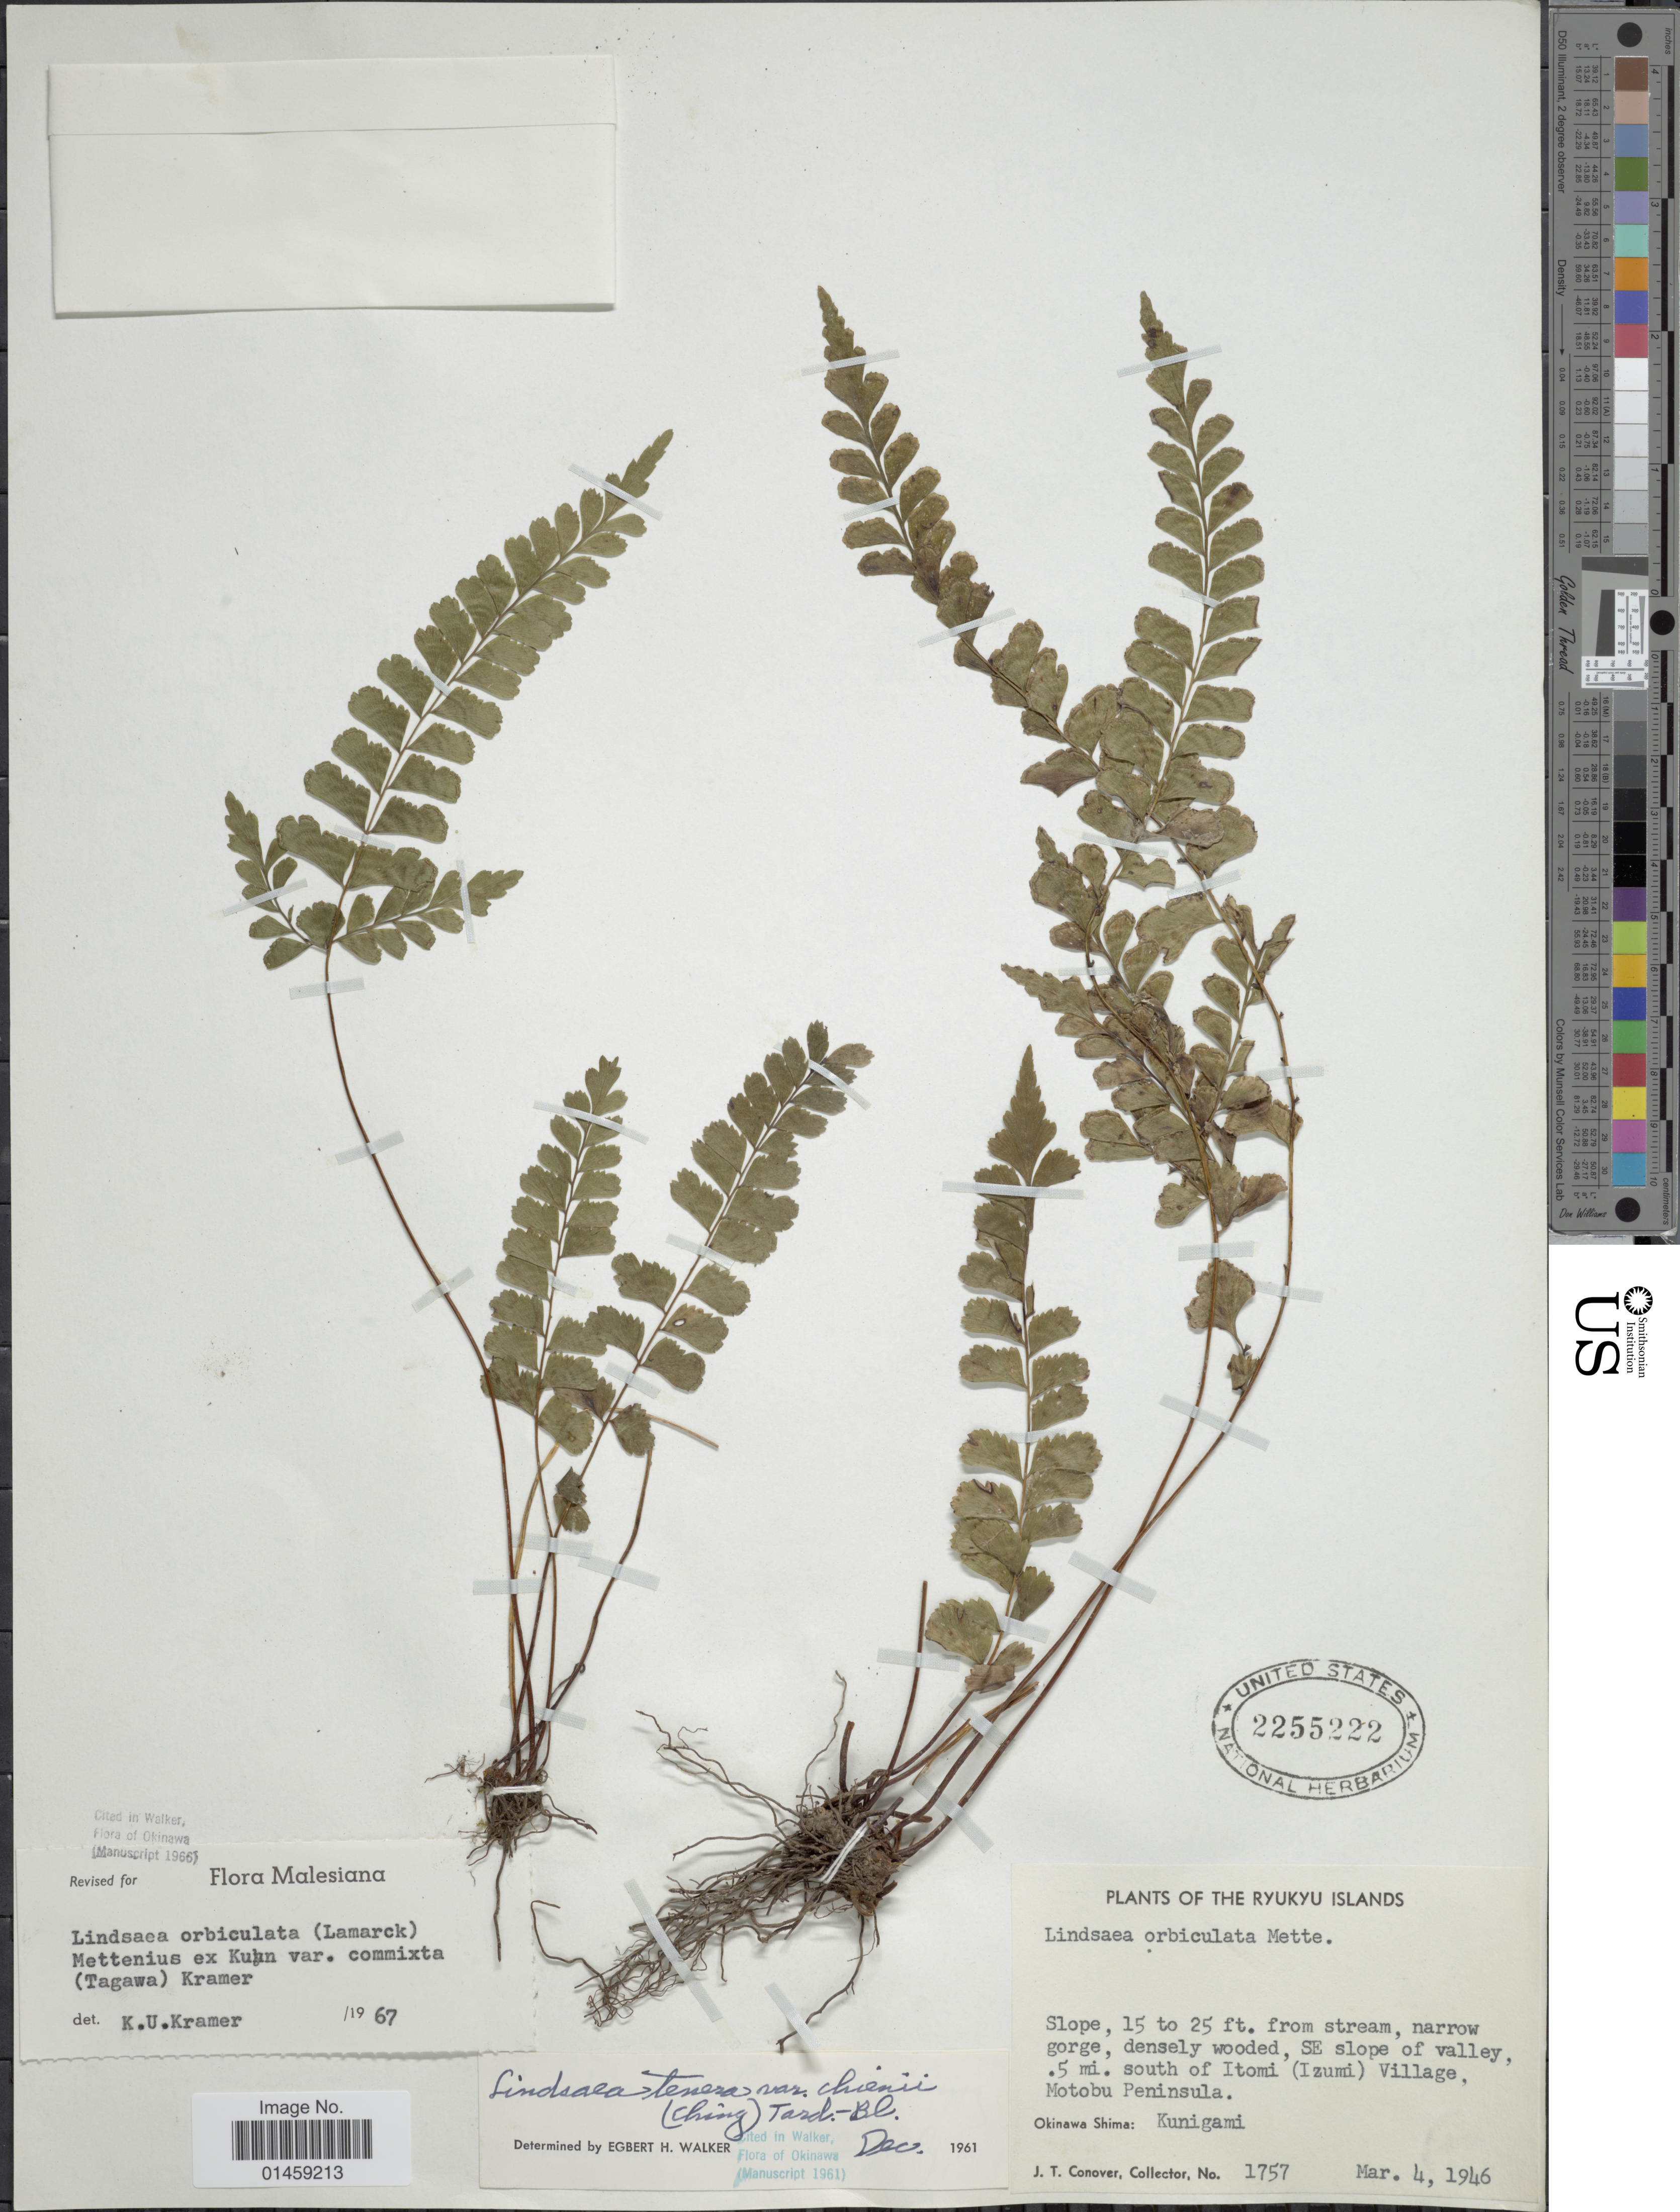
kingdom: Plantae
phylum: Tracheophyta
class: Polypodiopsida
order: Polypodiales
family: Lindsaeaceae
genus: Lindsaea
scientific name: Lindsaea orbiculata var. commixta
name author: (Tagawa) K.U. Kramer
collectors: J. T. Conover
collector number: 1757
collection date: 1946-03-04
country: Japan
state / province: Okinawa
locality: Slope from stream, narrow gorge, densely wooded. The Ryukyu Islands. SE slope of valley, 5 mi. south of Itomi (Izumi) Village, Motobu Peninsula. Okinawa Shima: Kunigami.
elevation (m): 5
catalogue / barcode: US 2255222